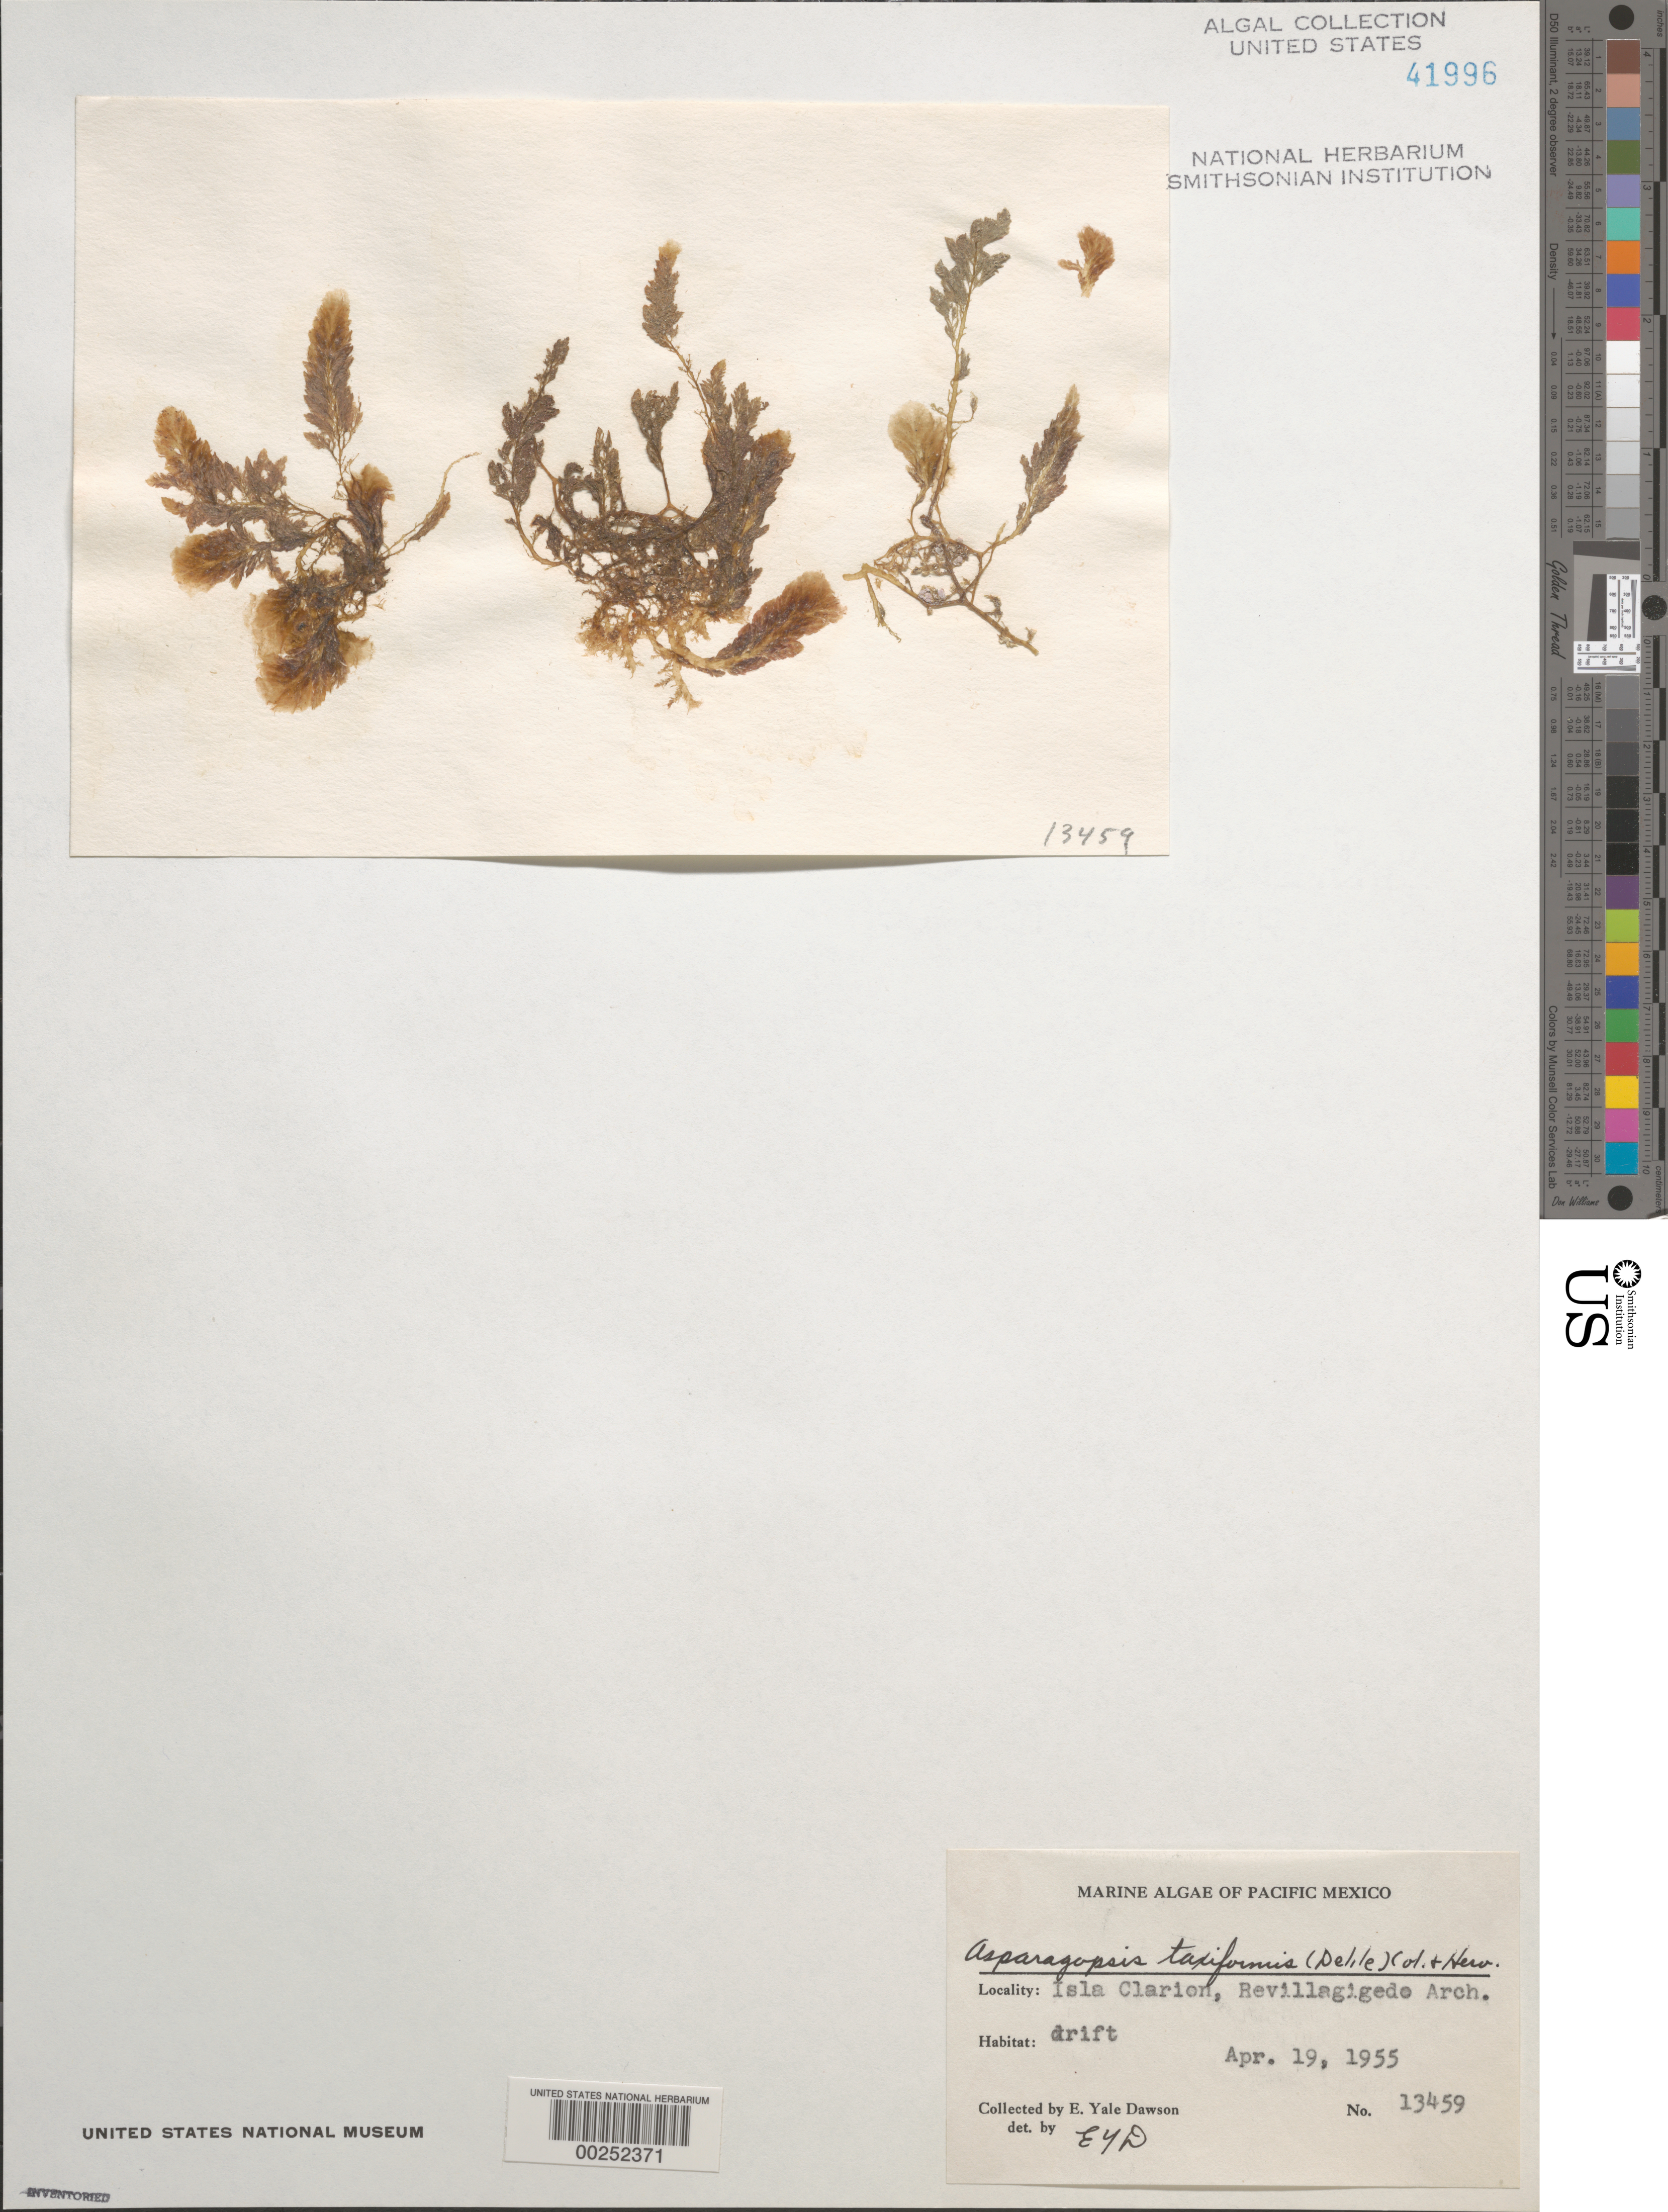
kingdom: Plantae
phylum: Rhodophyta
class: Florideophyceae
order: Bonnemaisoniales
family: Bonnemaisoniaceae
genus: Asparagopsis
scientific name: Asparagopsis taxiformis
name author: (Delile) Trevis.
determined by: Dawson, E. Y.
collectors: E. Y. Dawson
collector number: EYD 13459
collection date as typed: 19 Apr 1955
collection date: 1955-04-19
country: Mexico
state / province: Colima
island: Isla Clarion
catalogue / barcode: US 41996